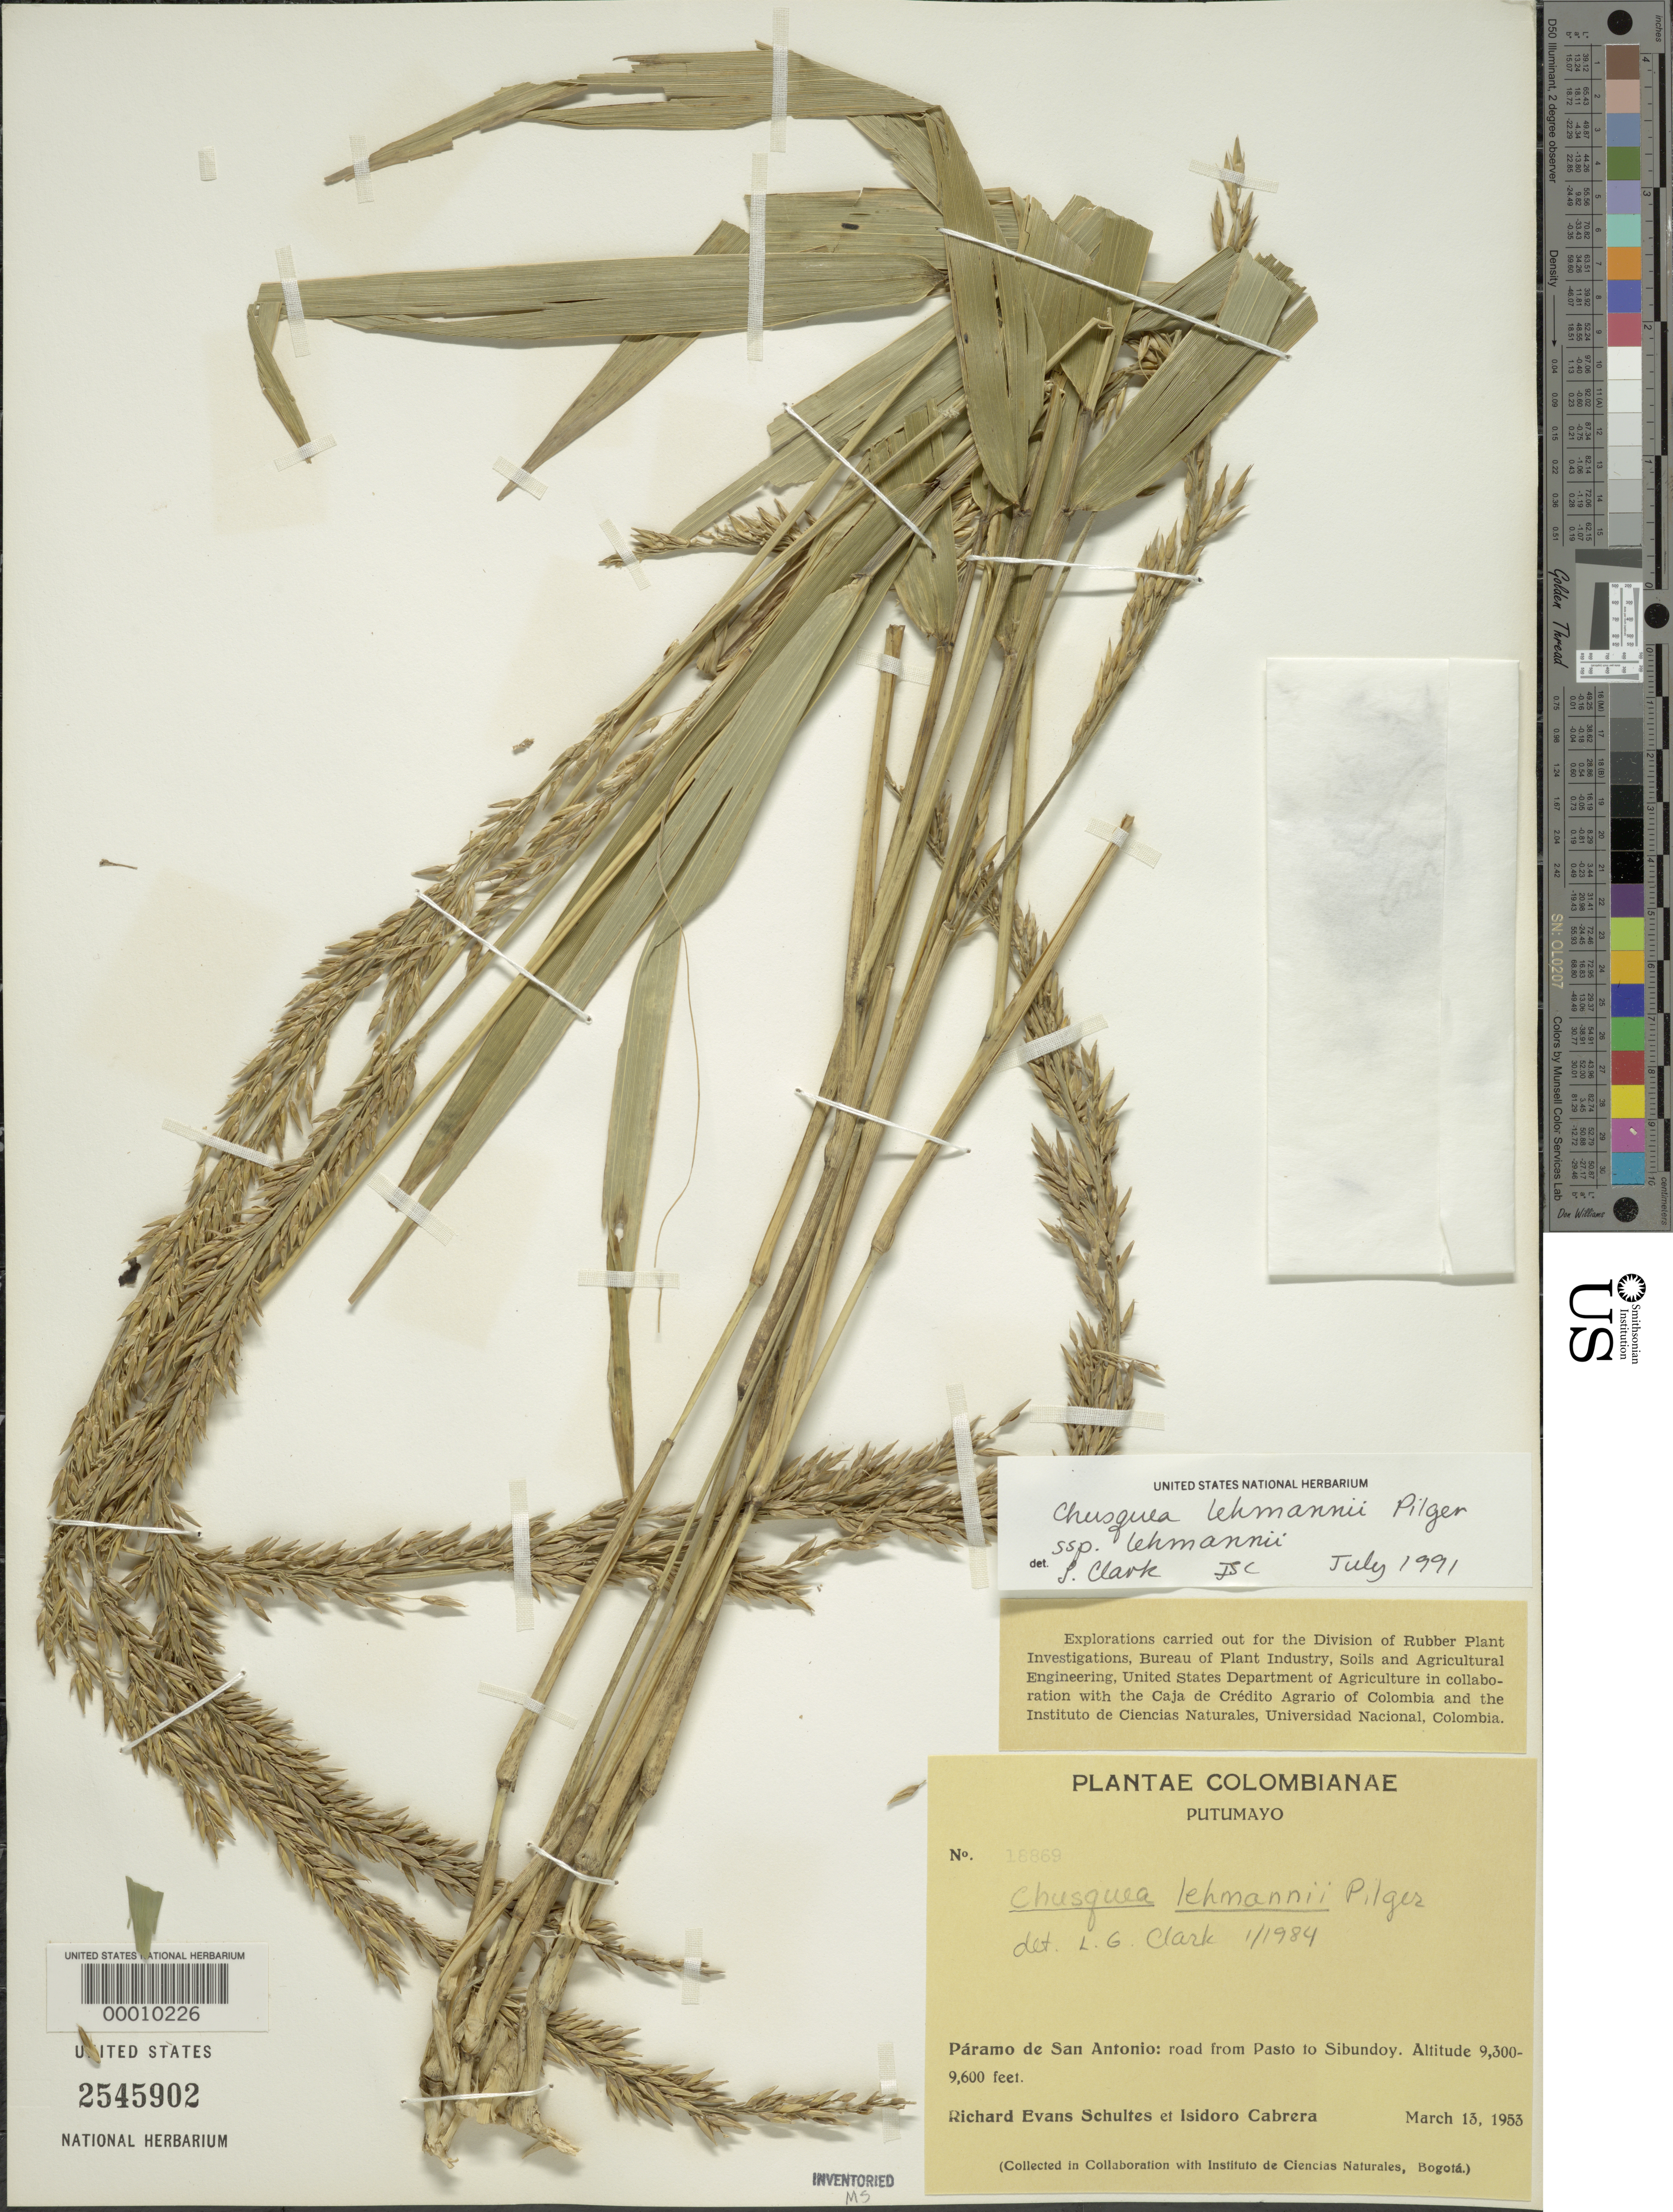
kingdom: Plantae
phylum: Tracheophyta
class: Liliopsida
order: Poales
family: Poaceae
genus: Chusquea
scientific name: Chusquea lehmannii subsp. lehmannii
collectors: R. E. Schultes & I. Cabrera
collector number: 18869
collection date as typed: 13 Mar 1953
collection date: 1953-03-13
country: Colombia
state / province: Putumayo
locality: Paramo de San Antonia, road from Pasto to Sibundoy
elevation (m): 2837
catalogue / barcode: US 2545902